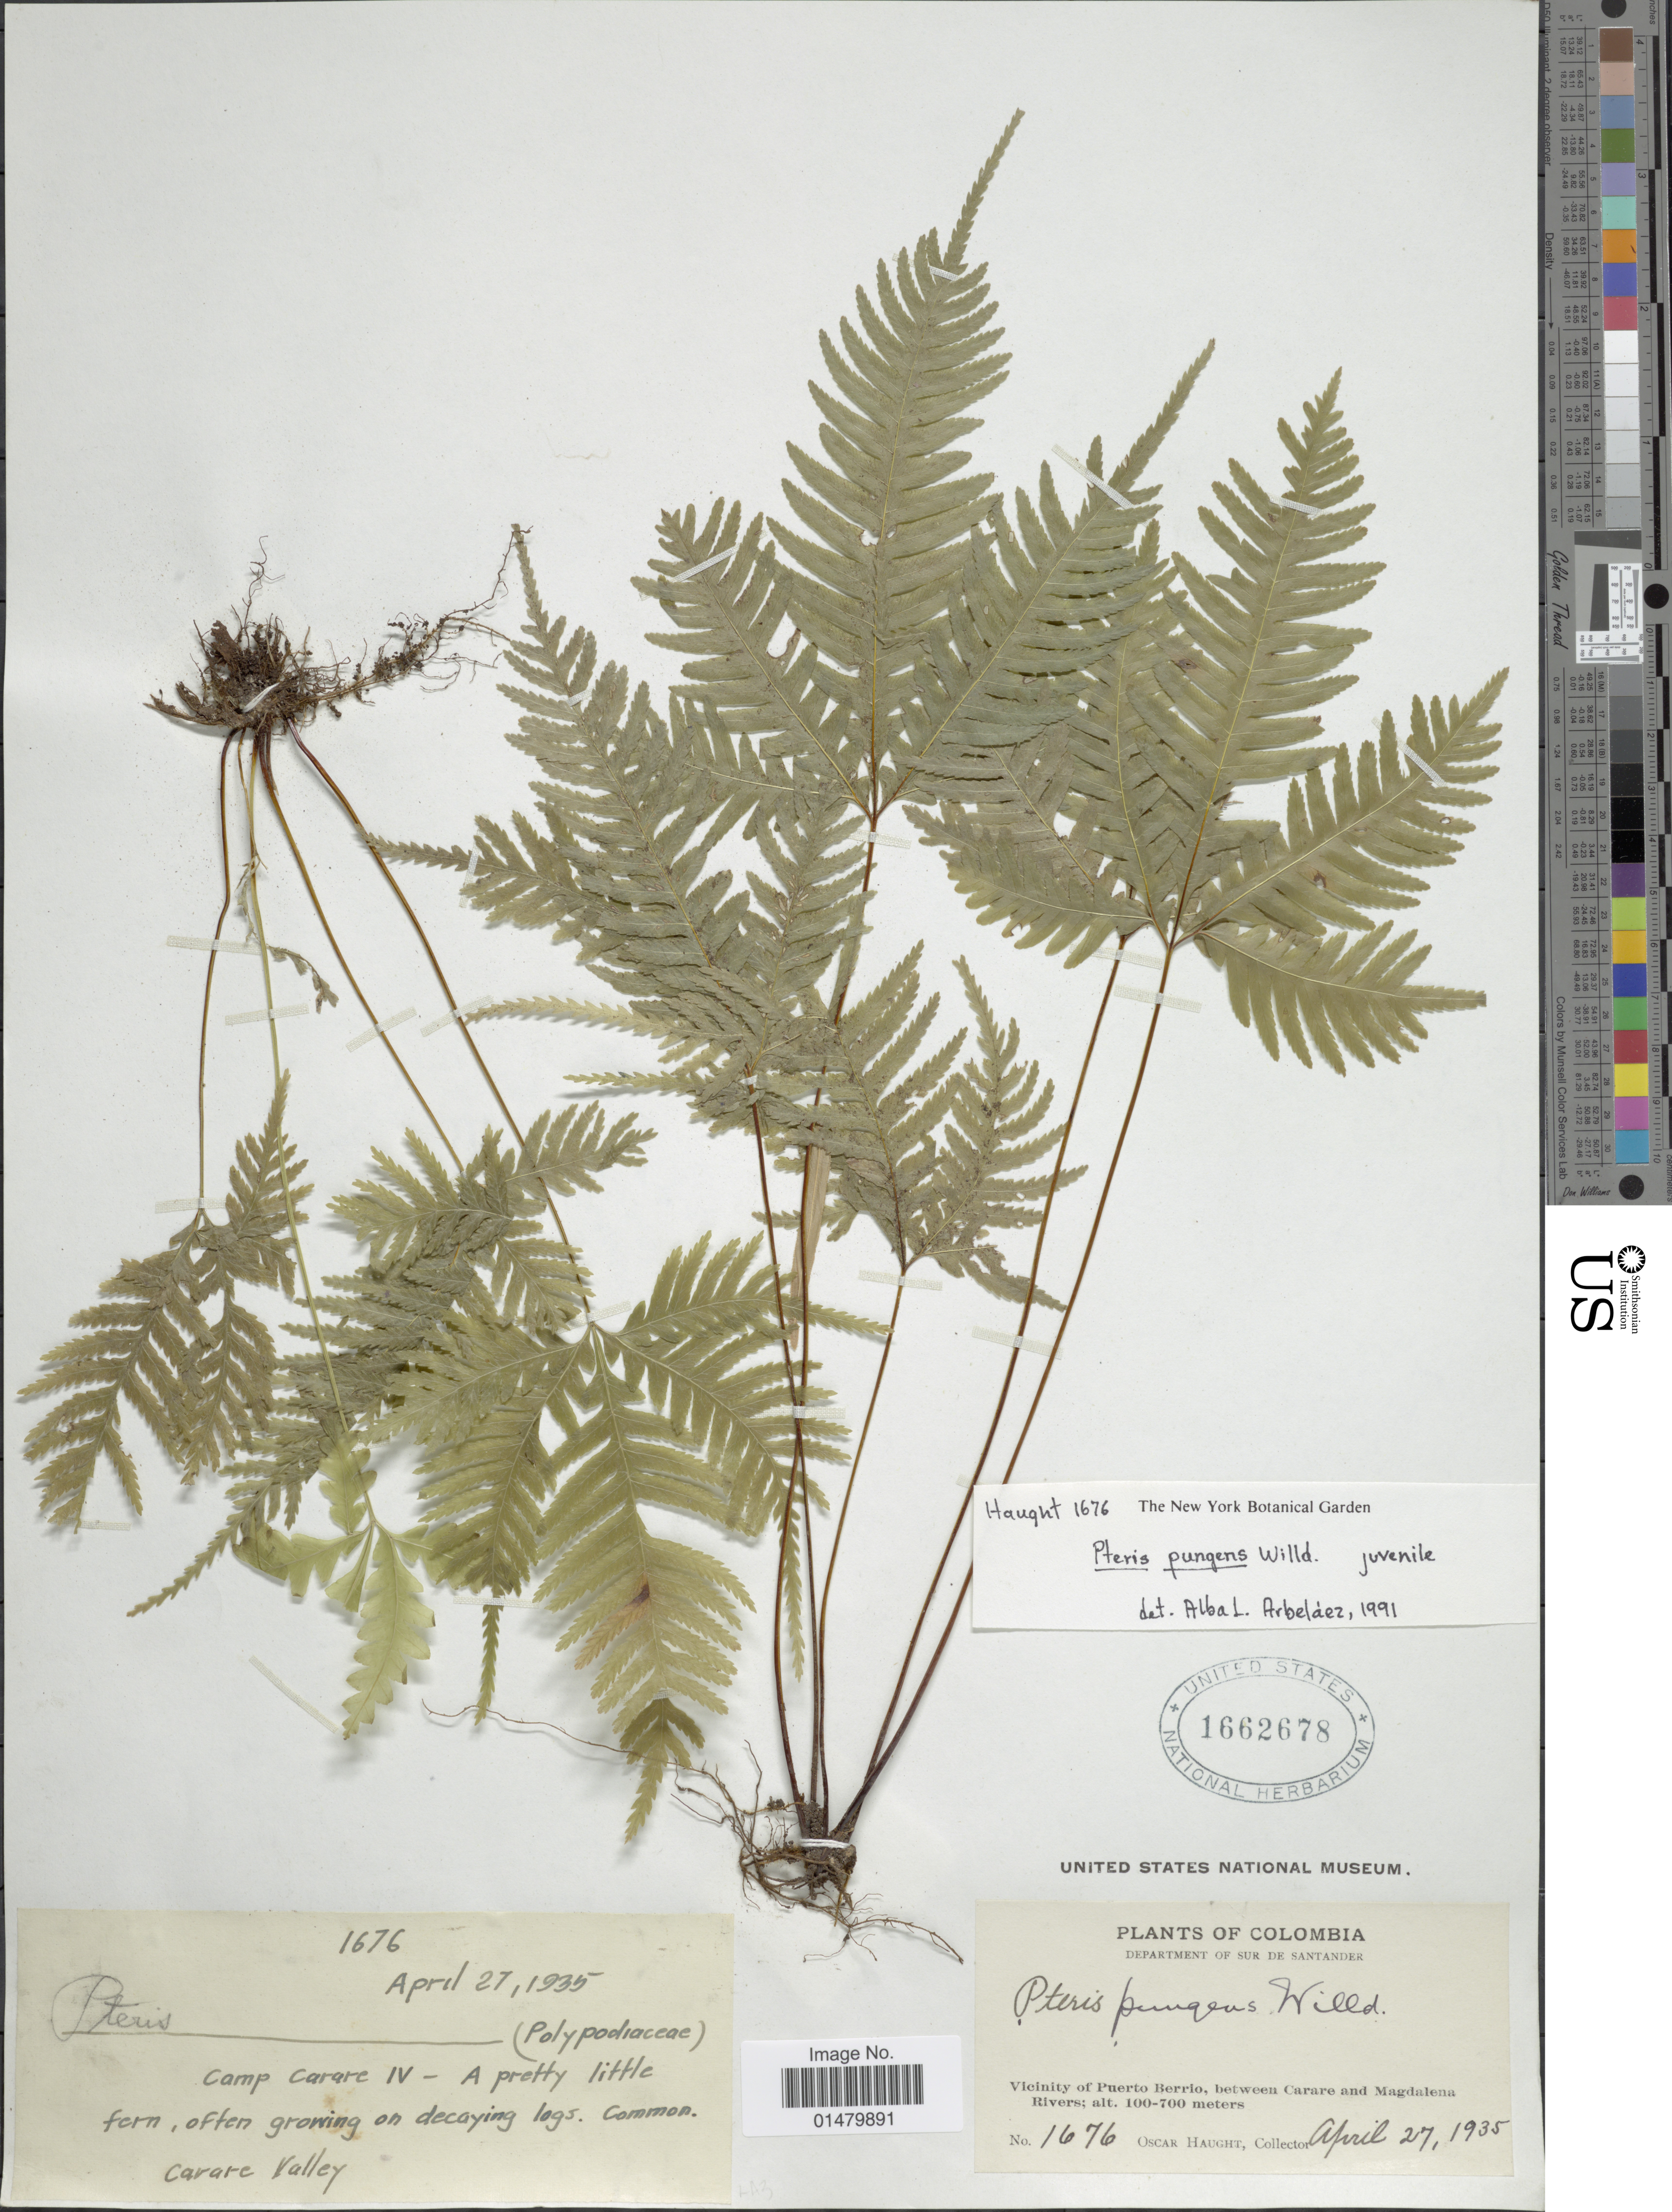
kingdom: Plantae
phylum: Tracheophyta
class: Polypodiopsida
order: Polypodiales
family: Pteridaceae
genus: Pteris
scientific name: Pteris pungens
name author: Willd.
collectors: O. L. Haught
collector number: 1676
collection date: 1935-04-27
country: Colombia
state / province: Santander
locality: Department of Sur de Santander. Vicinity of Puerto Berrio, between Carare and Magdalena Rivers.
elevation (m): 100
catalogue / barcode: US 1662678